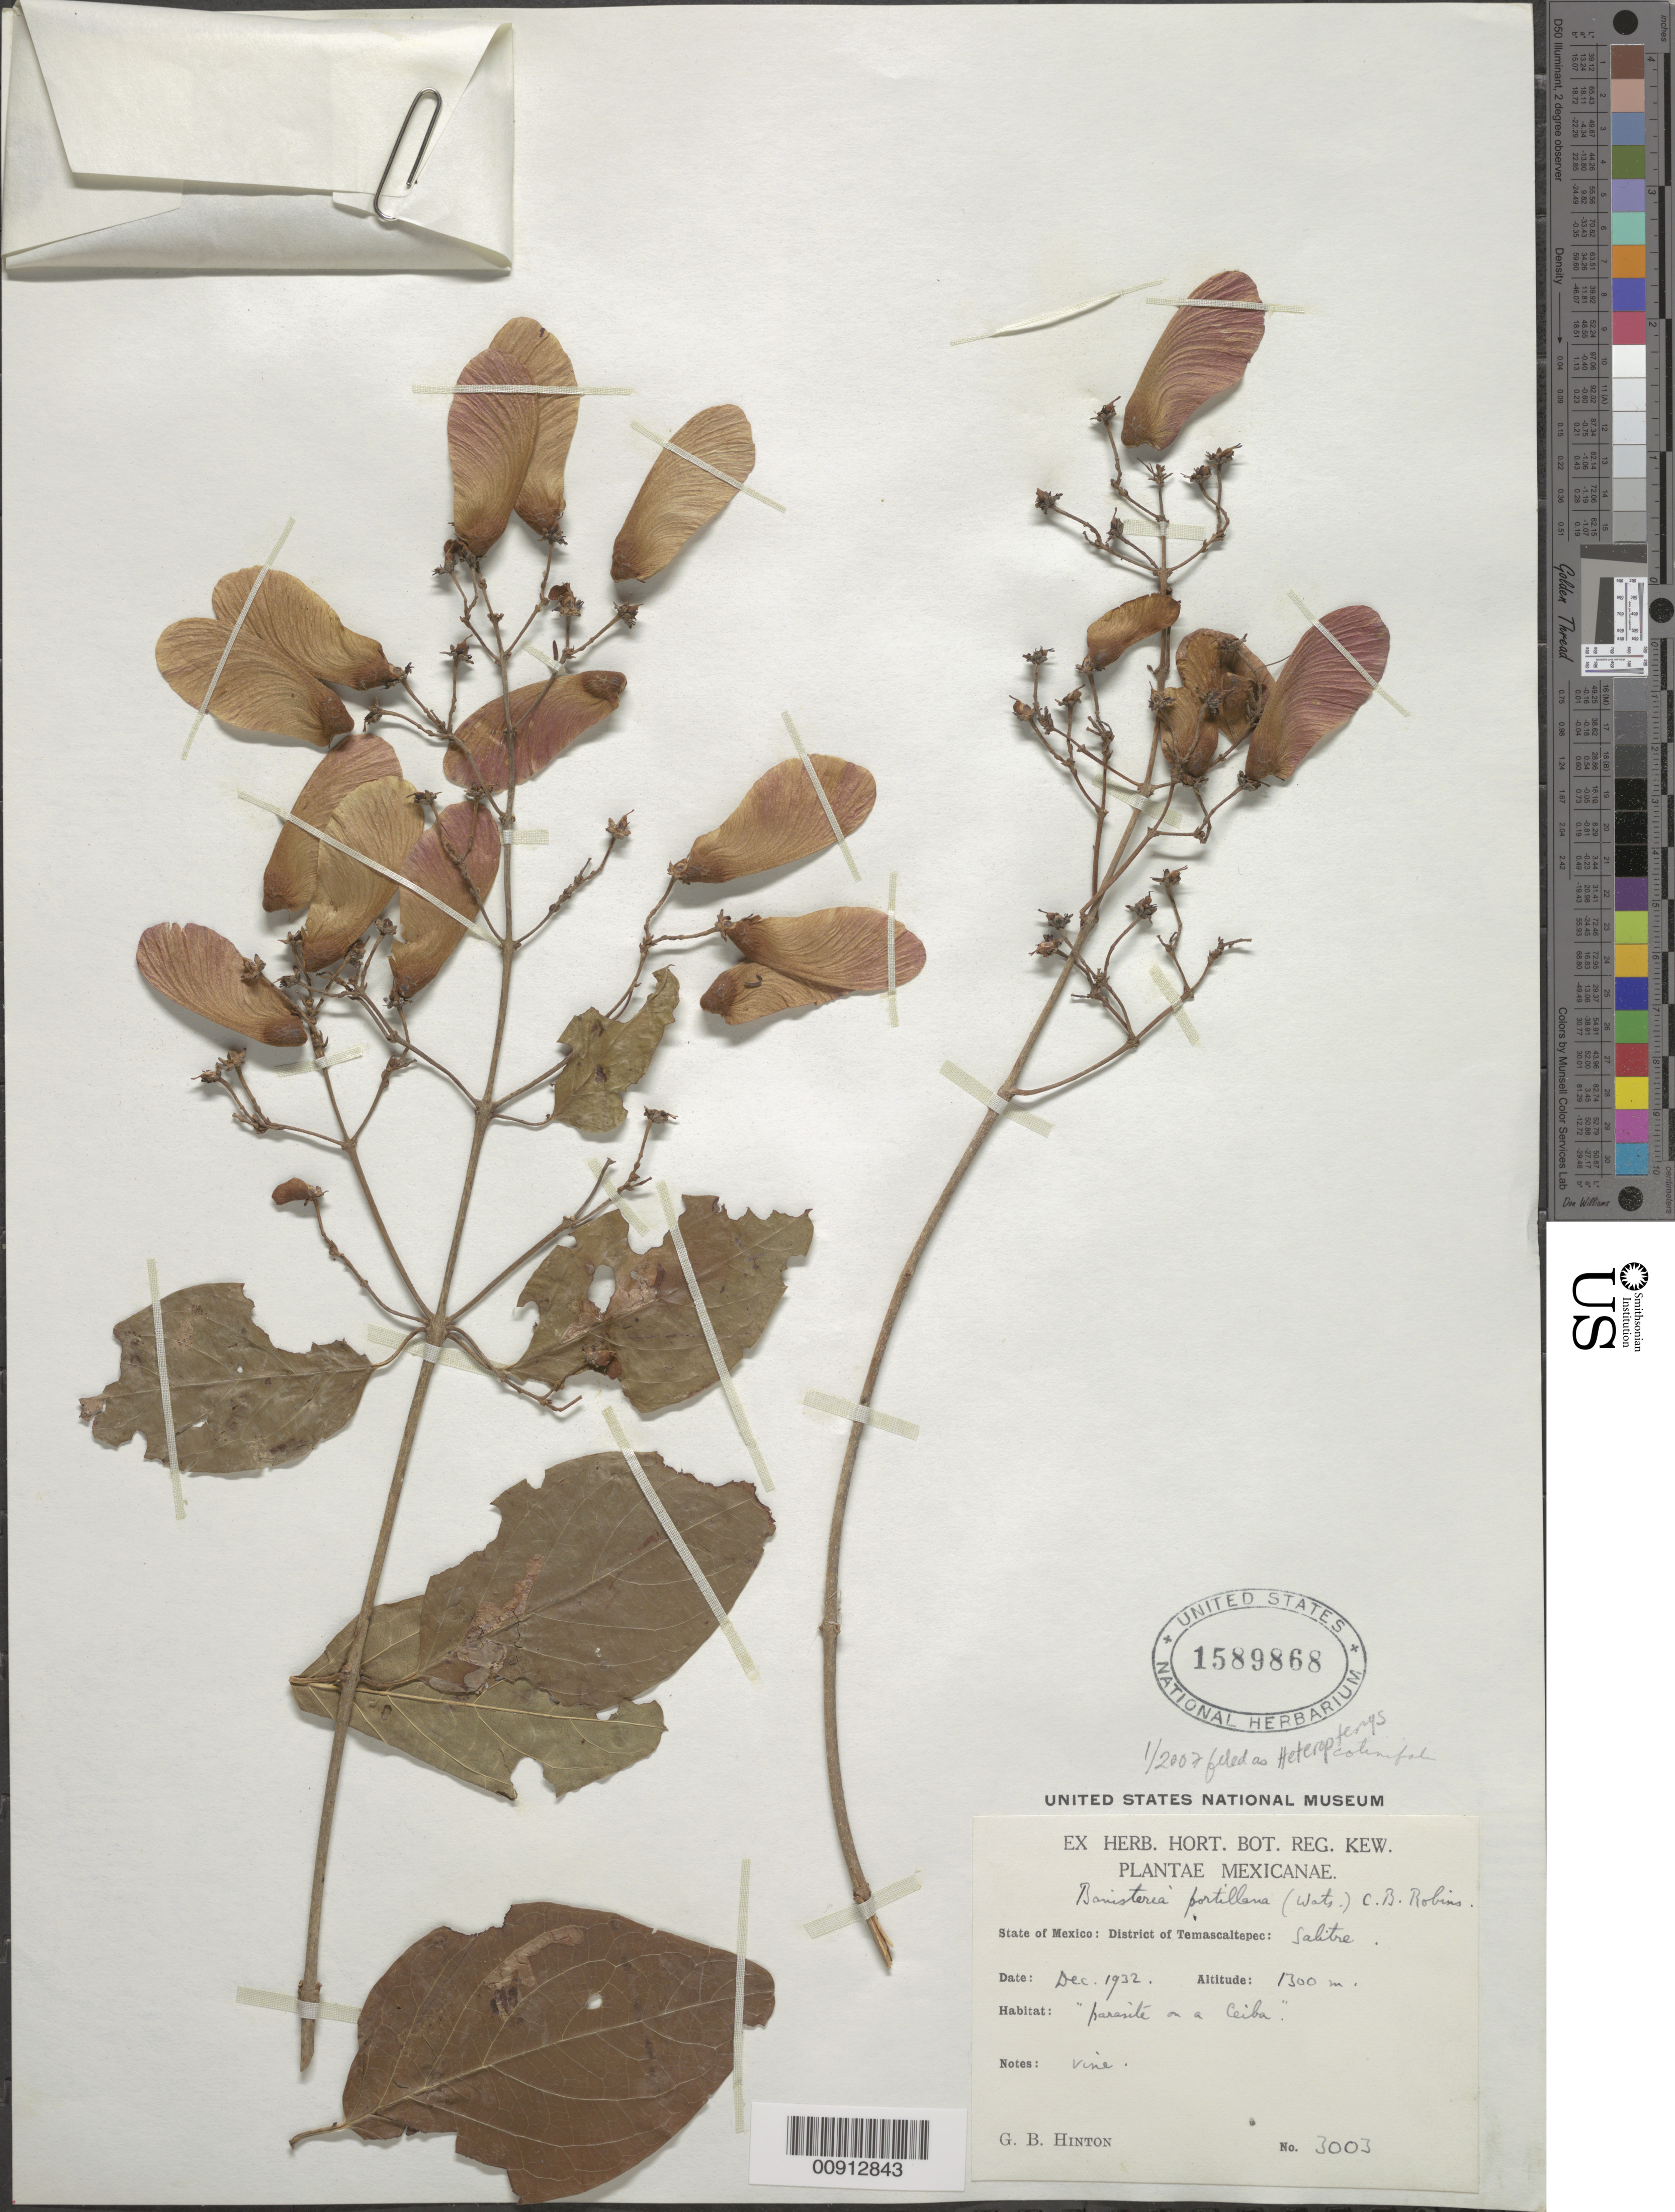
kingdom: Plantae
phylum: Tracheophyta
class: Magnoliopsida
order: Malpighiales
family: Malpighiaceae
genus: Heteropterys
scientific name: Heteropterys cotinifolia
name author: A. Juss.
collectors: G. B. Hinton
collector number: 3003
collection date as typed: Dec 1932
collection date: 1932-12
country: Mexico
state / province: México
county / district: Temascaltepec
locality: State of México: District of Temascaltepec: Salitre.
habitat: Parasite on a Ceiba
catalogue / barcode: US 1589868